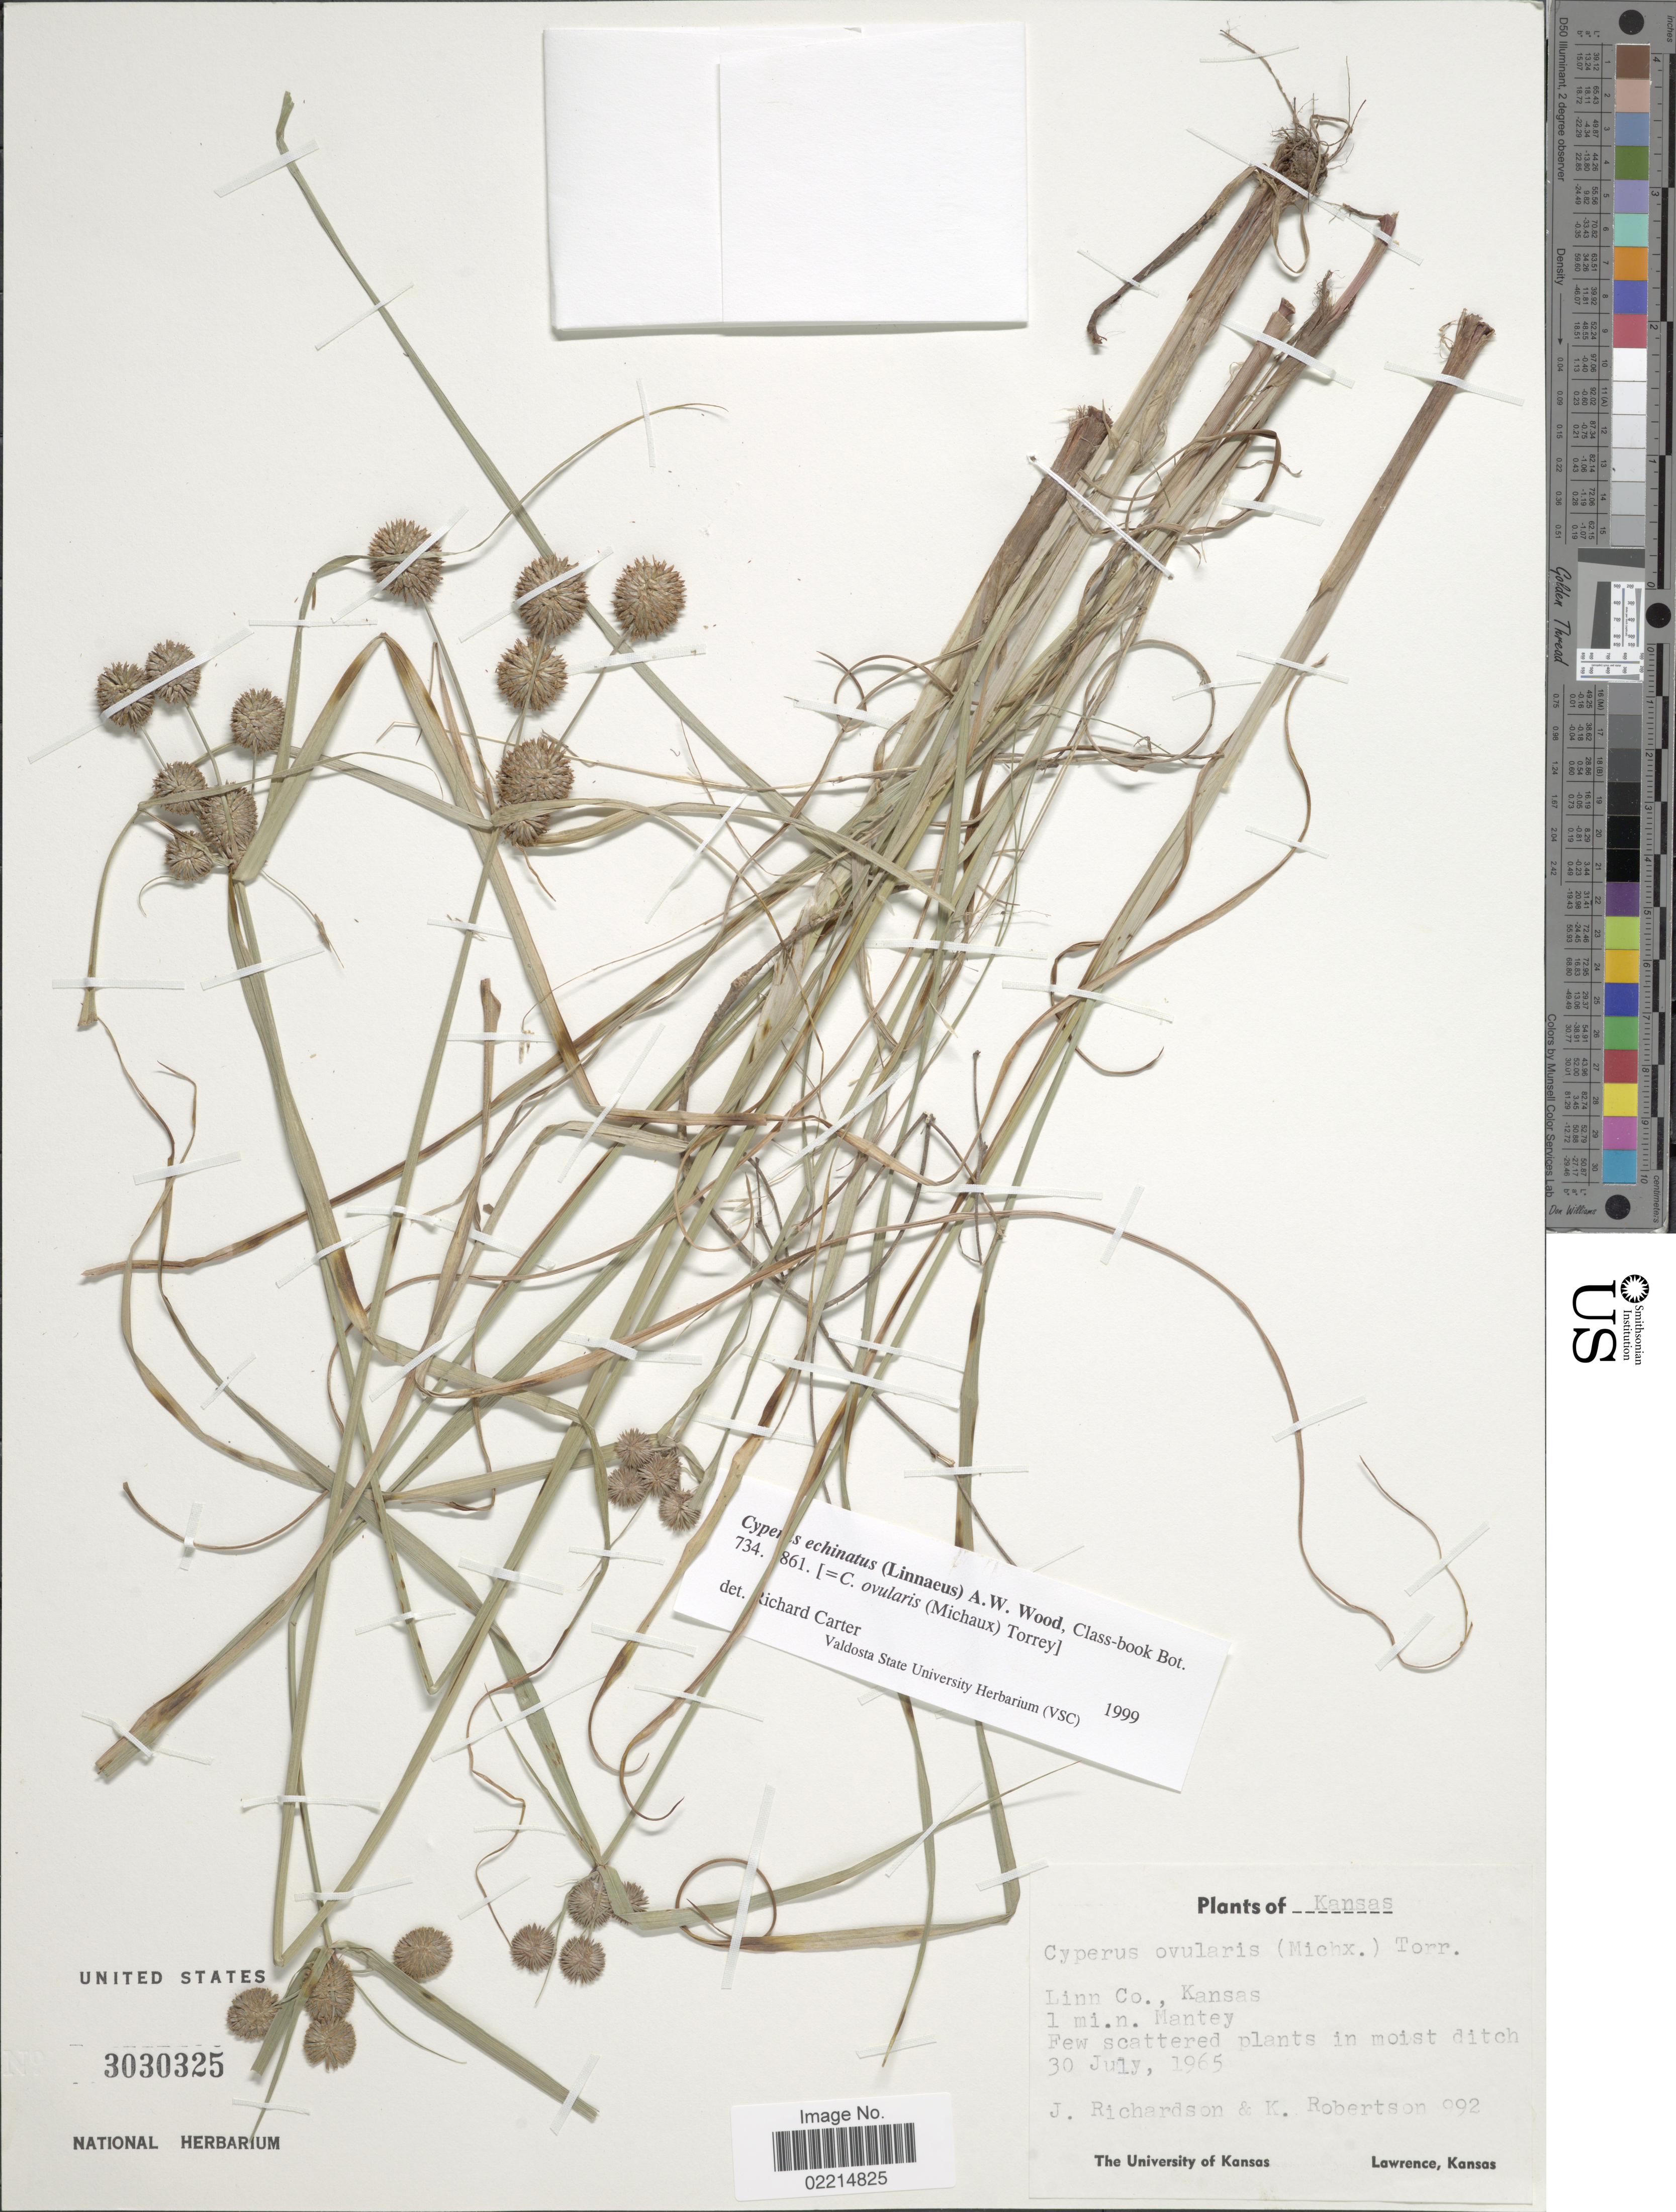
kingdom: Plantae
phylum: Tracheophyta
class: Liliopsida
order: Poales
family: Cyperaceae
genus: Cyperus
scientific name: Cyperus echinatus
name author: (L.) Alph. Wood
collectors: J. Richardson & K. Robertson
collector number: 992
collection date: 1965-07-30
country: United States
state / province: Kansas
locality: Linn Co., 1 mi. n. Mantey, in moist ditch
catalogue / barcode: US 3030325